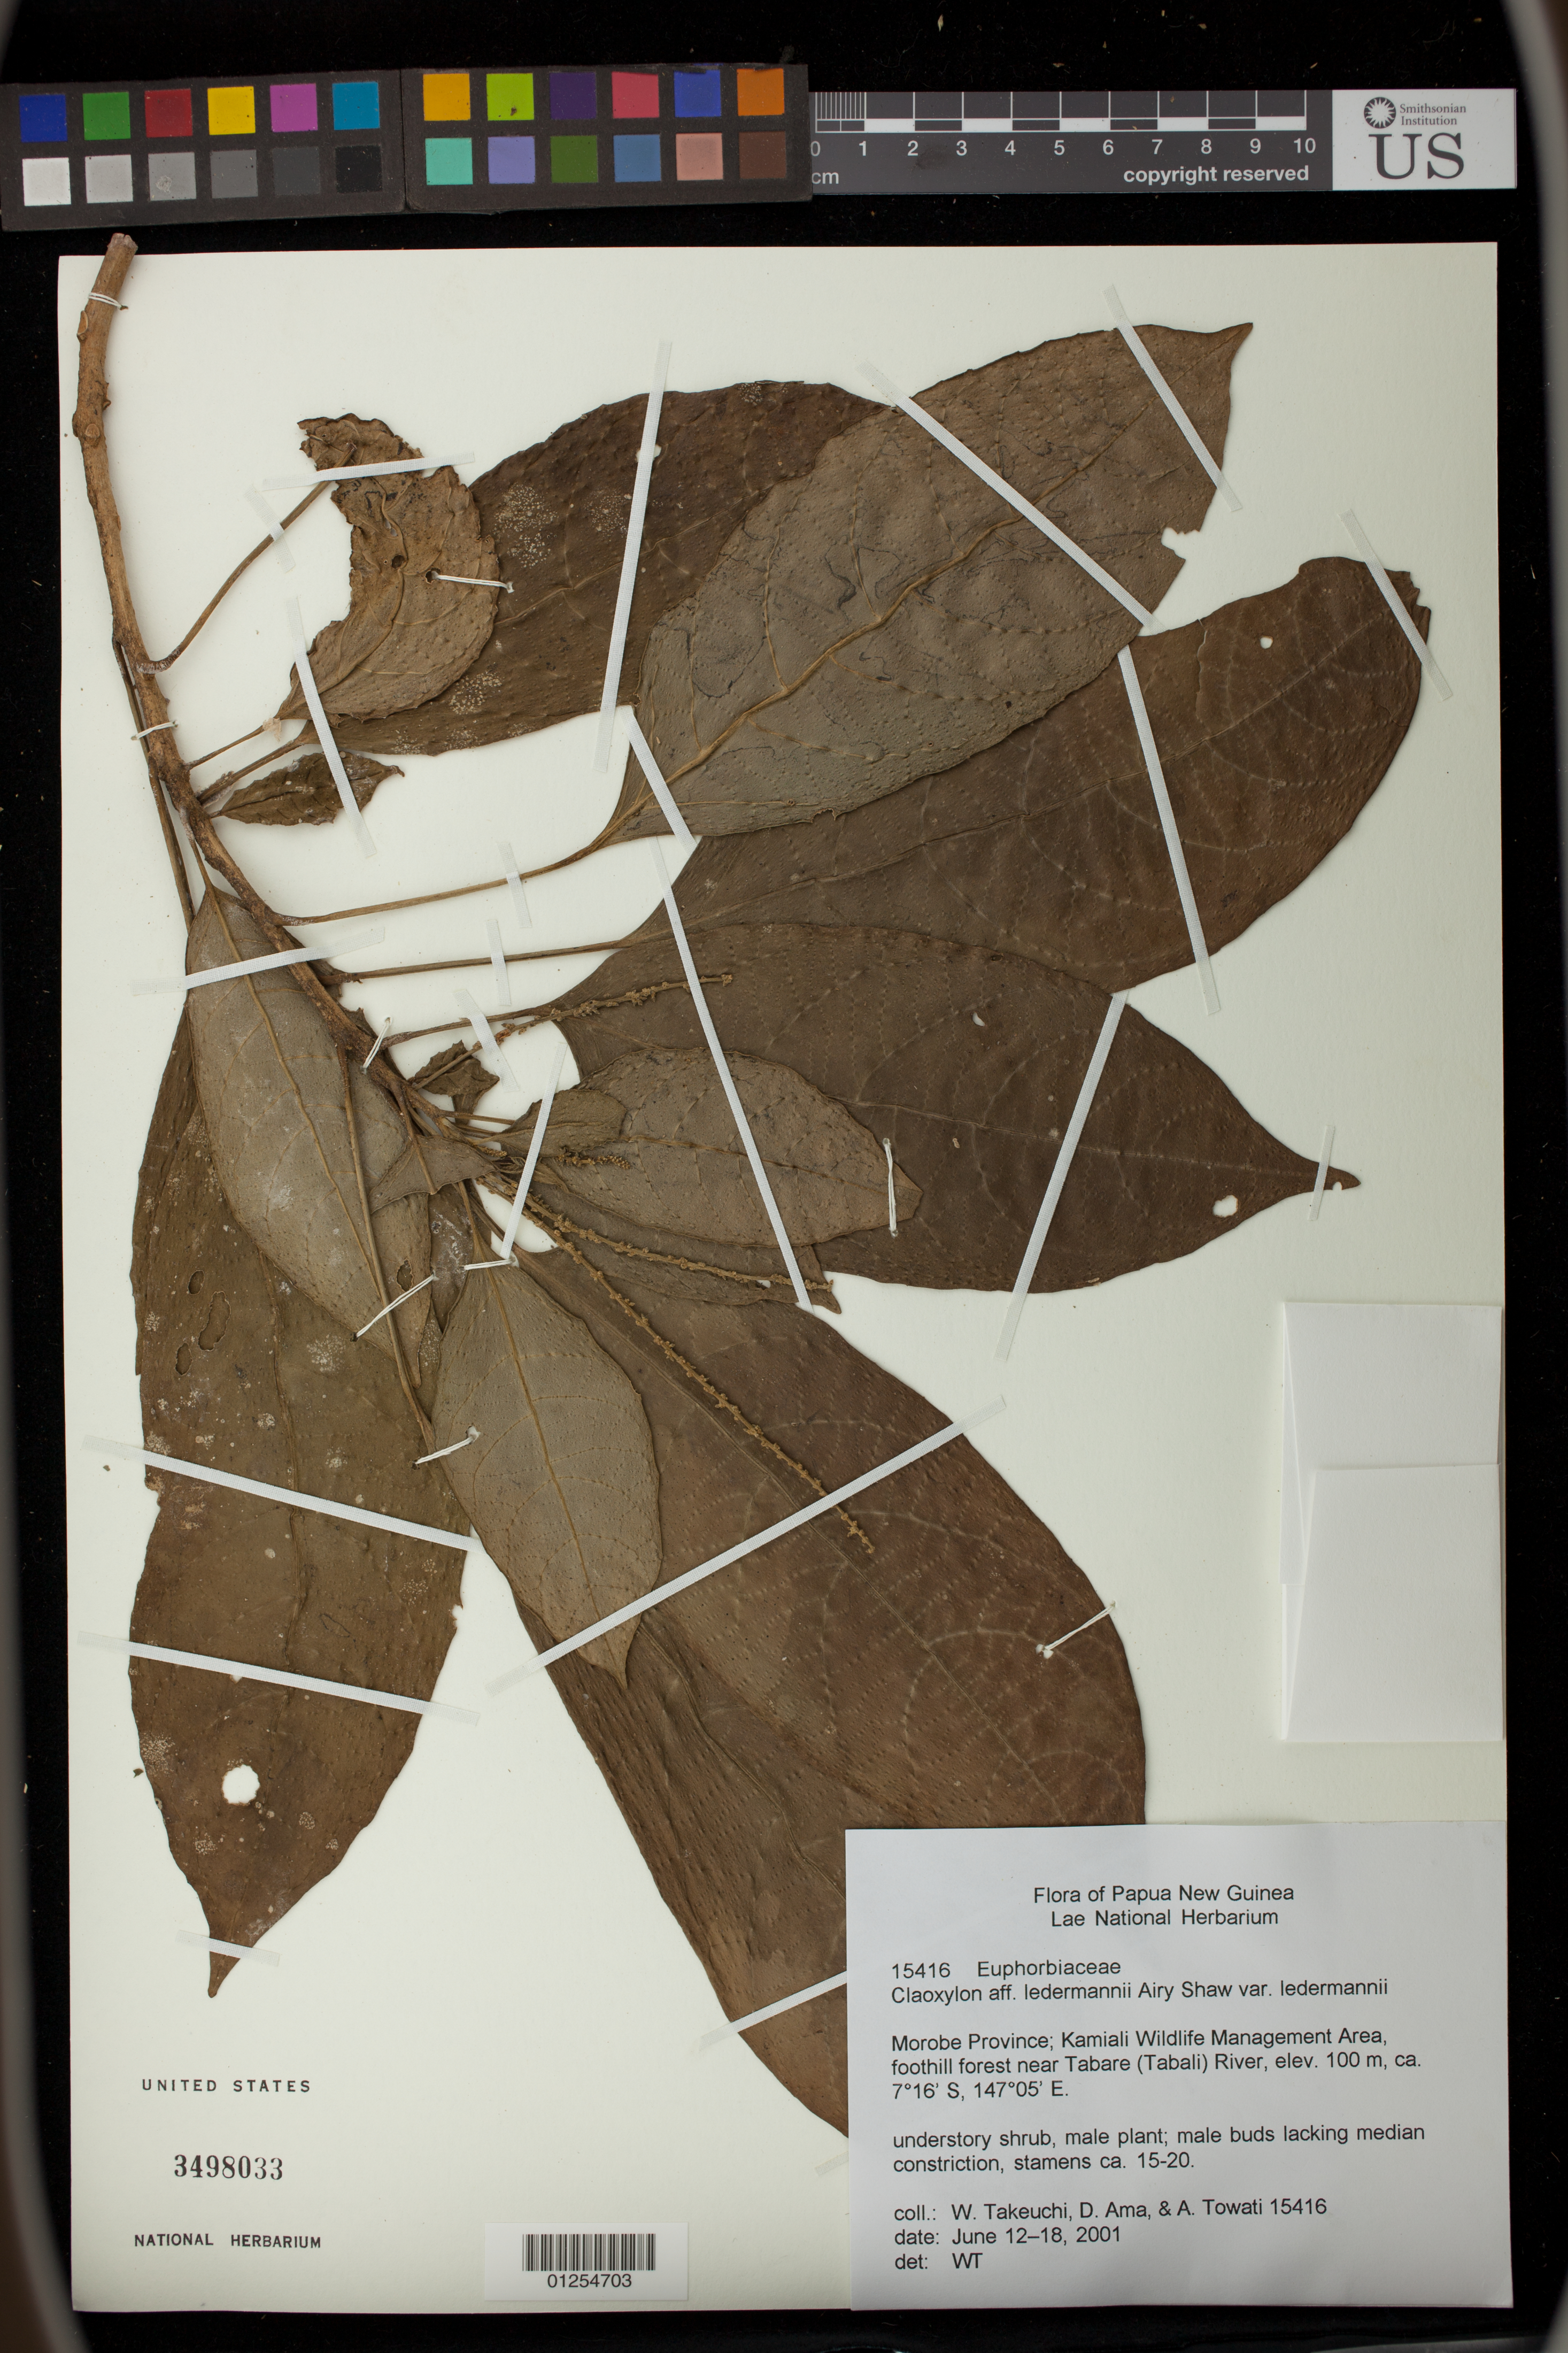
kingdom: Plantae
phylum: Tracheophyta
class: Magnoliopsida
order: Malpighiales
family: Euphorbiaceae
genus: Claoxylon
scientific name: Claoxylon ledermannii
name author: Airy Shaw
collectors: W. Takeuchi, D. Ama & A. Towati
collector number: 15415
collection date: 2001-06-12/2001-06-18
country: Papua New Guinea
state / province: Morobe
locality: Kamaiali Wildlife Management Area, foothill forest near Tabare (Tabali) River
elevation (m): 30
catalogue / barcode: US 3498033